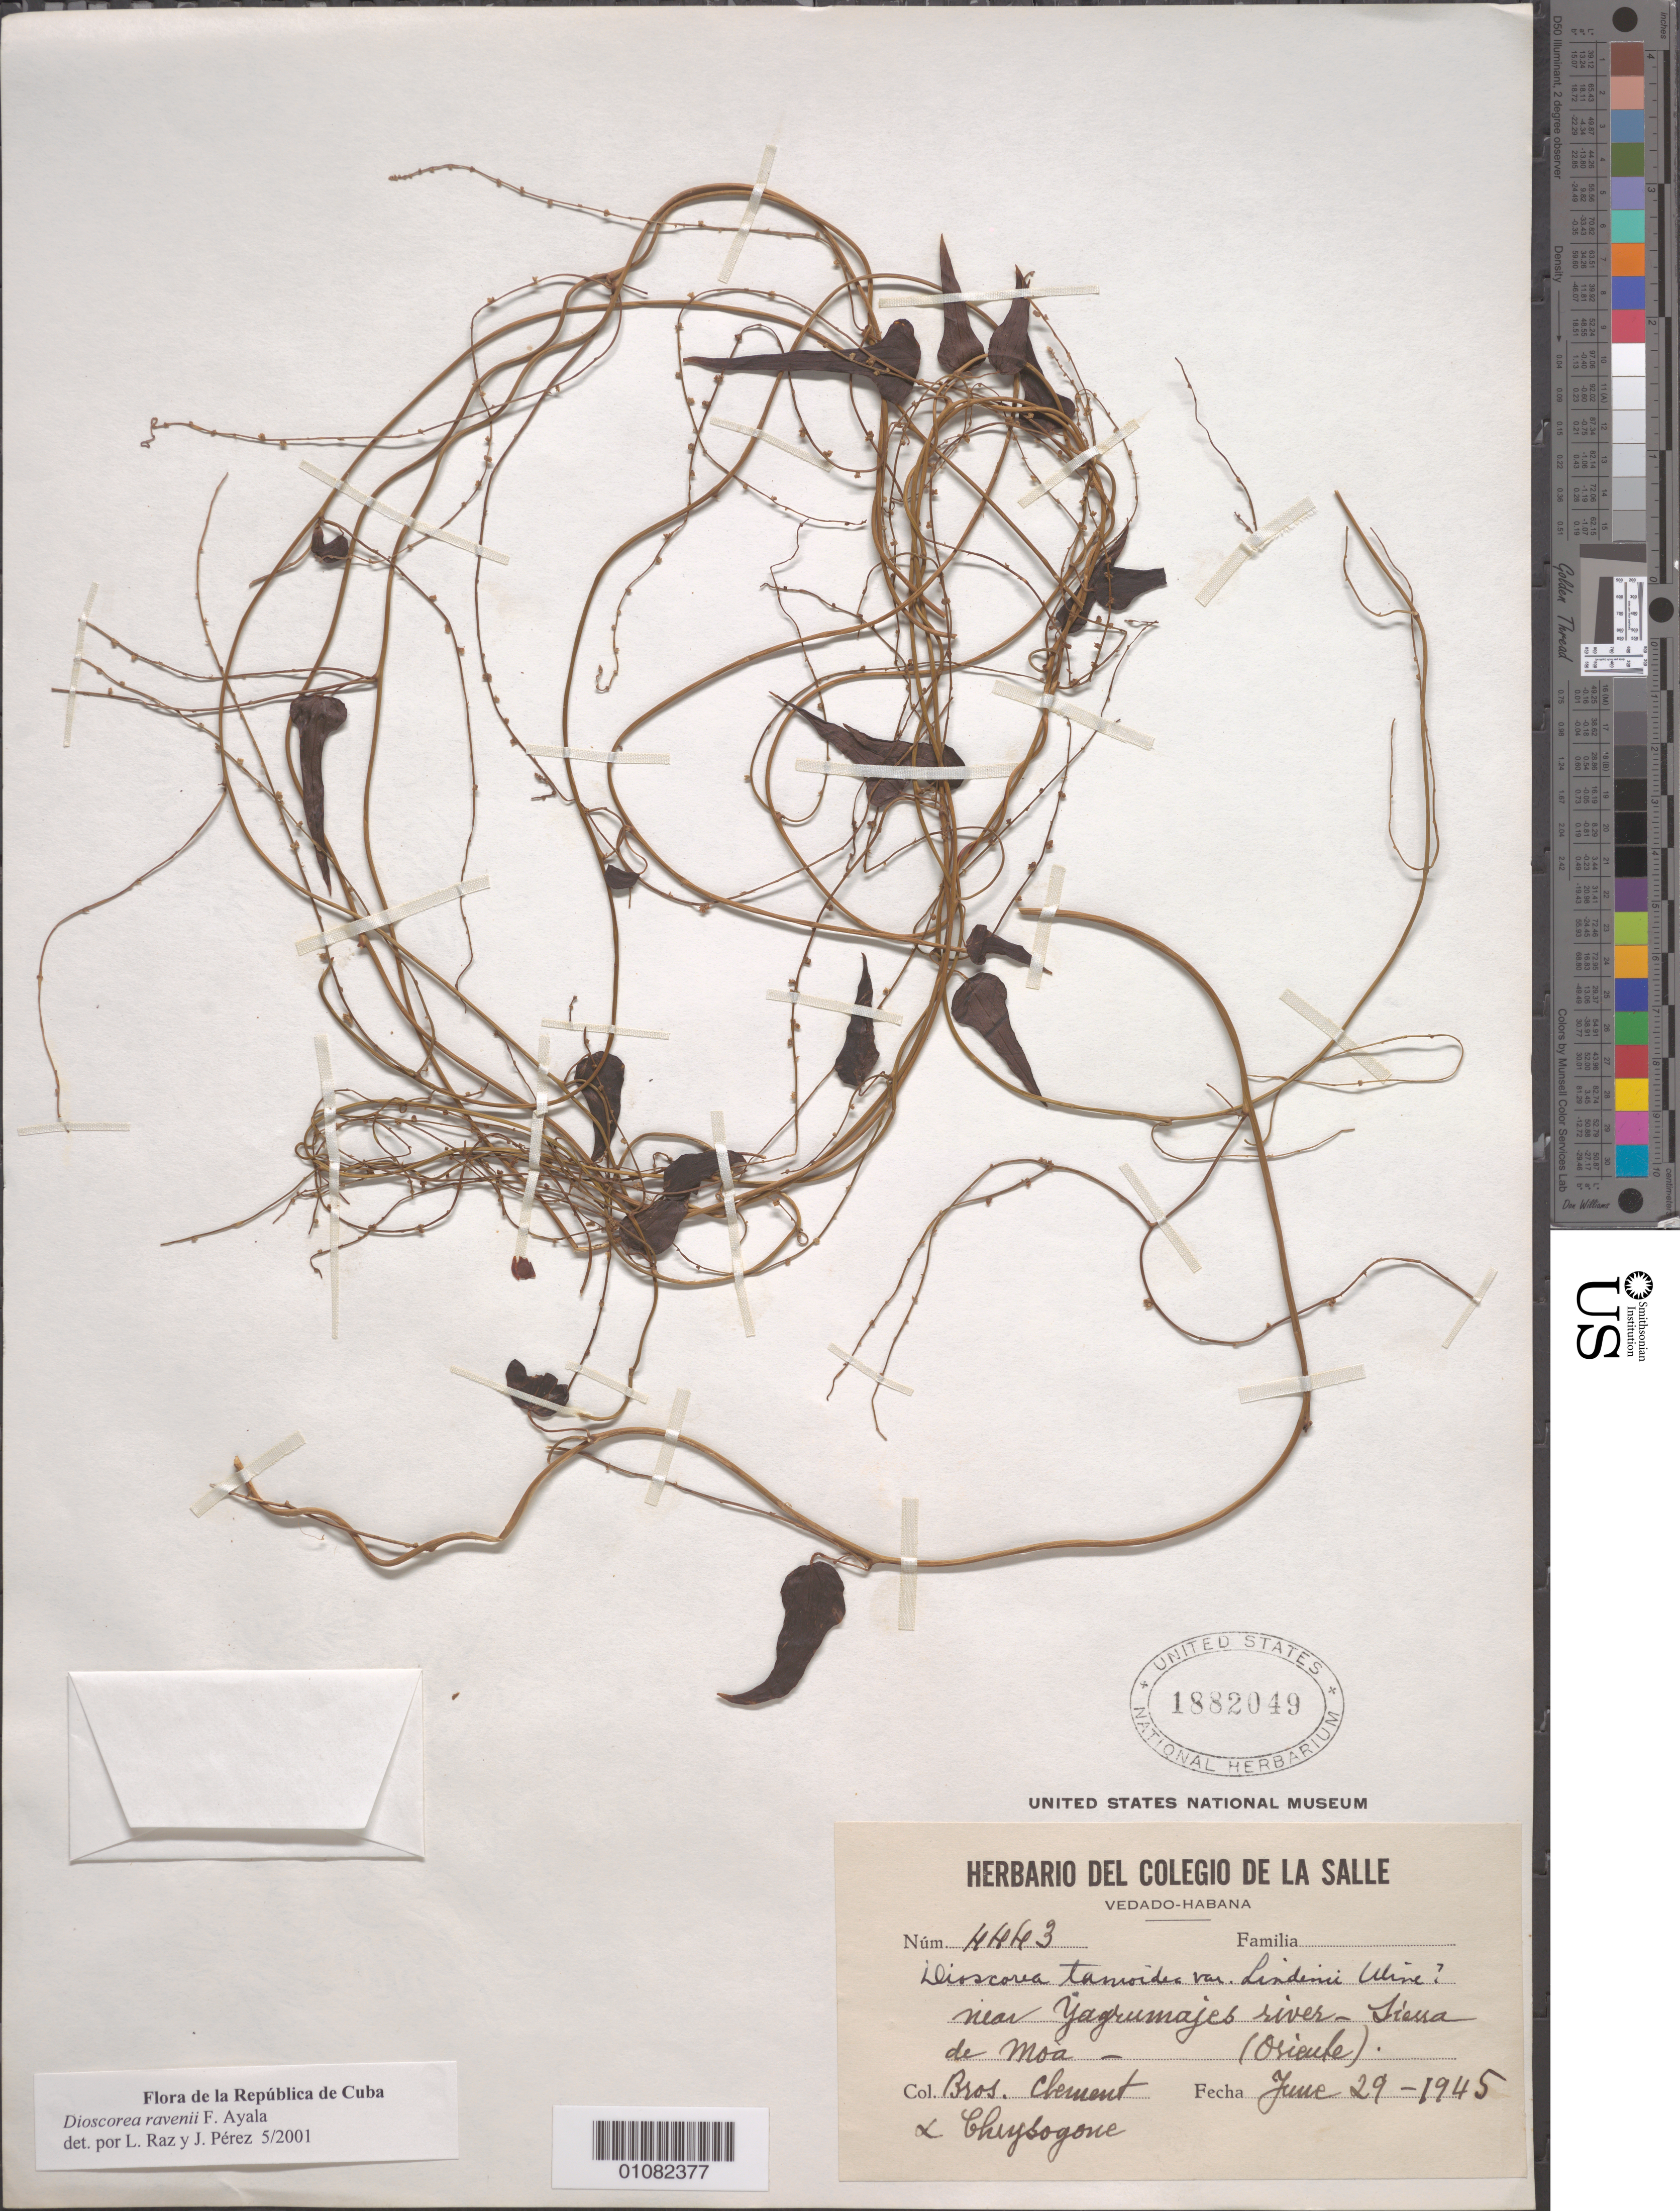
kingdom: Plantae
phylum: Tracheophyta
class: Liliopsida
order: Dioscoreales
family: Dioscoreaceae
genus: Dioscorea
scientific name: Dioscorea ravenii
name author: Ayala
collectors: B. Clement & B. Chrysogone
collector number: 4443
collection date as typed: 29 Jun 1945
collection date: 1945-06-29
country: Cuba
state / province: Guantánamo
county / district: Baracoa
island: Cuba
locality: near Yagrumajes river, Sierra de Moa (Oriente)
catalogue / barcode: US 1882049